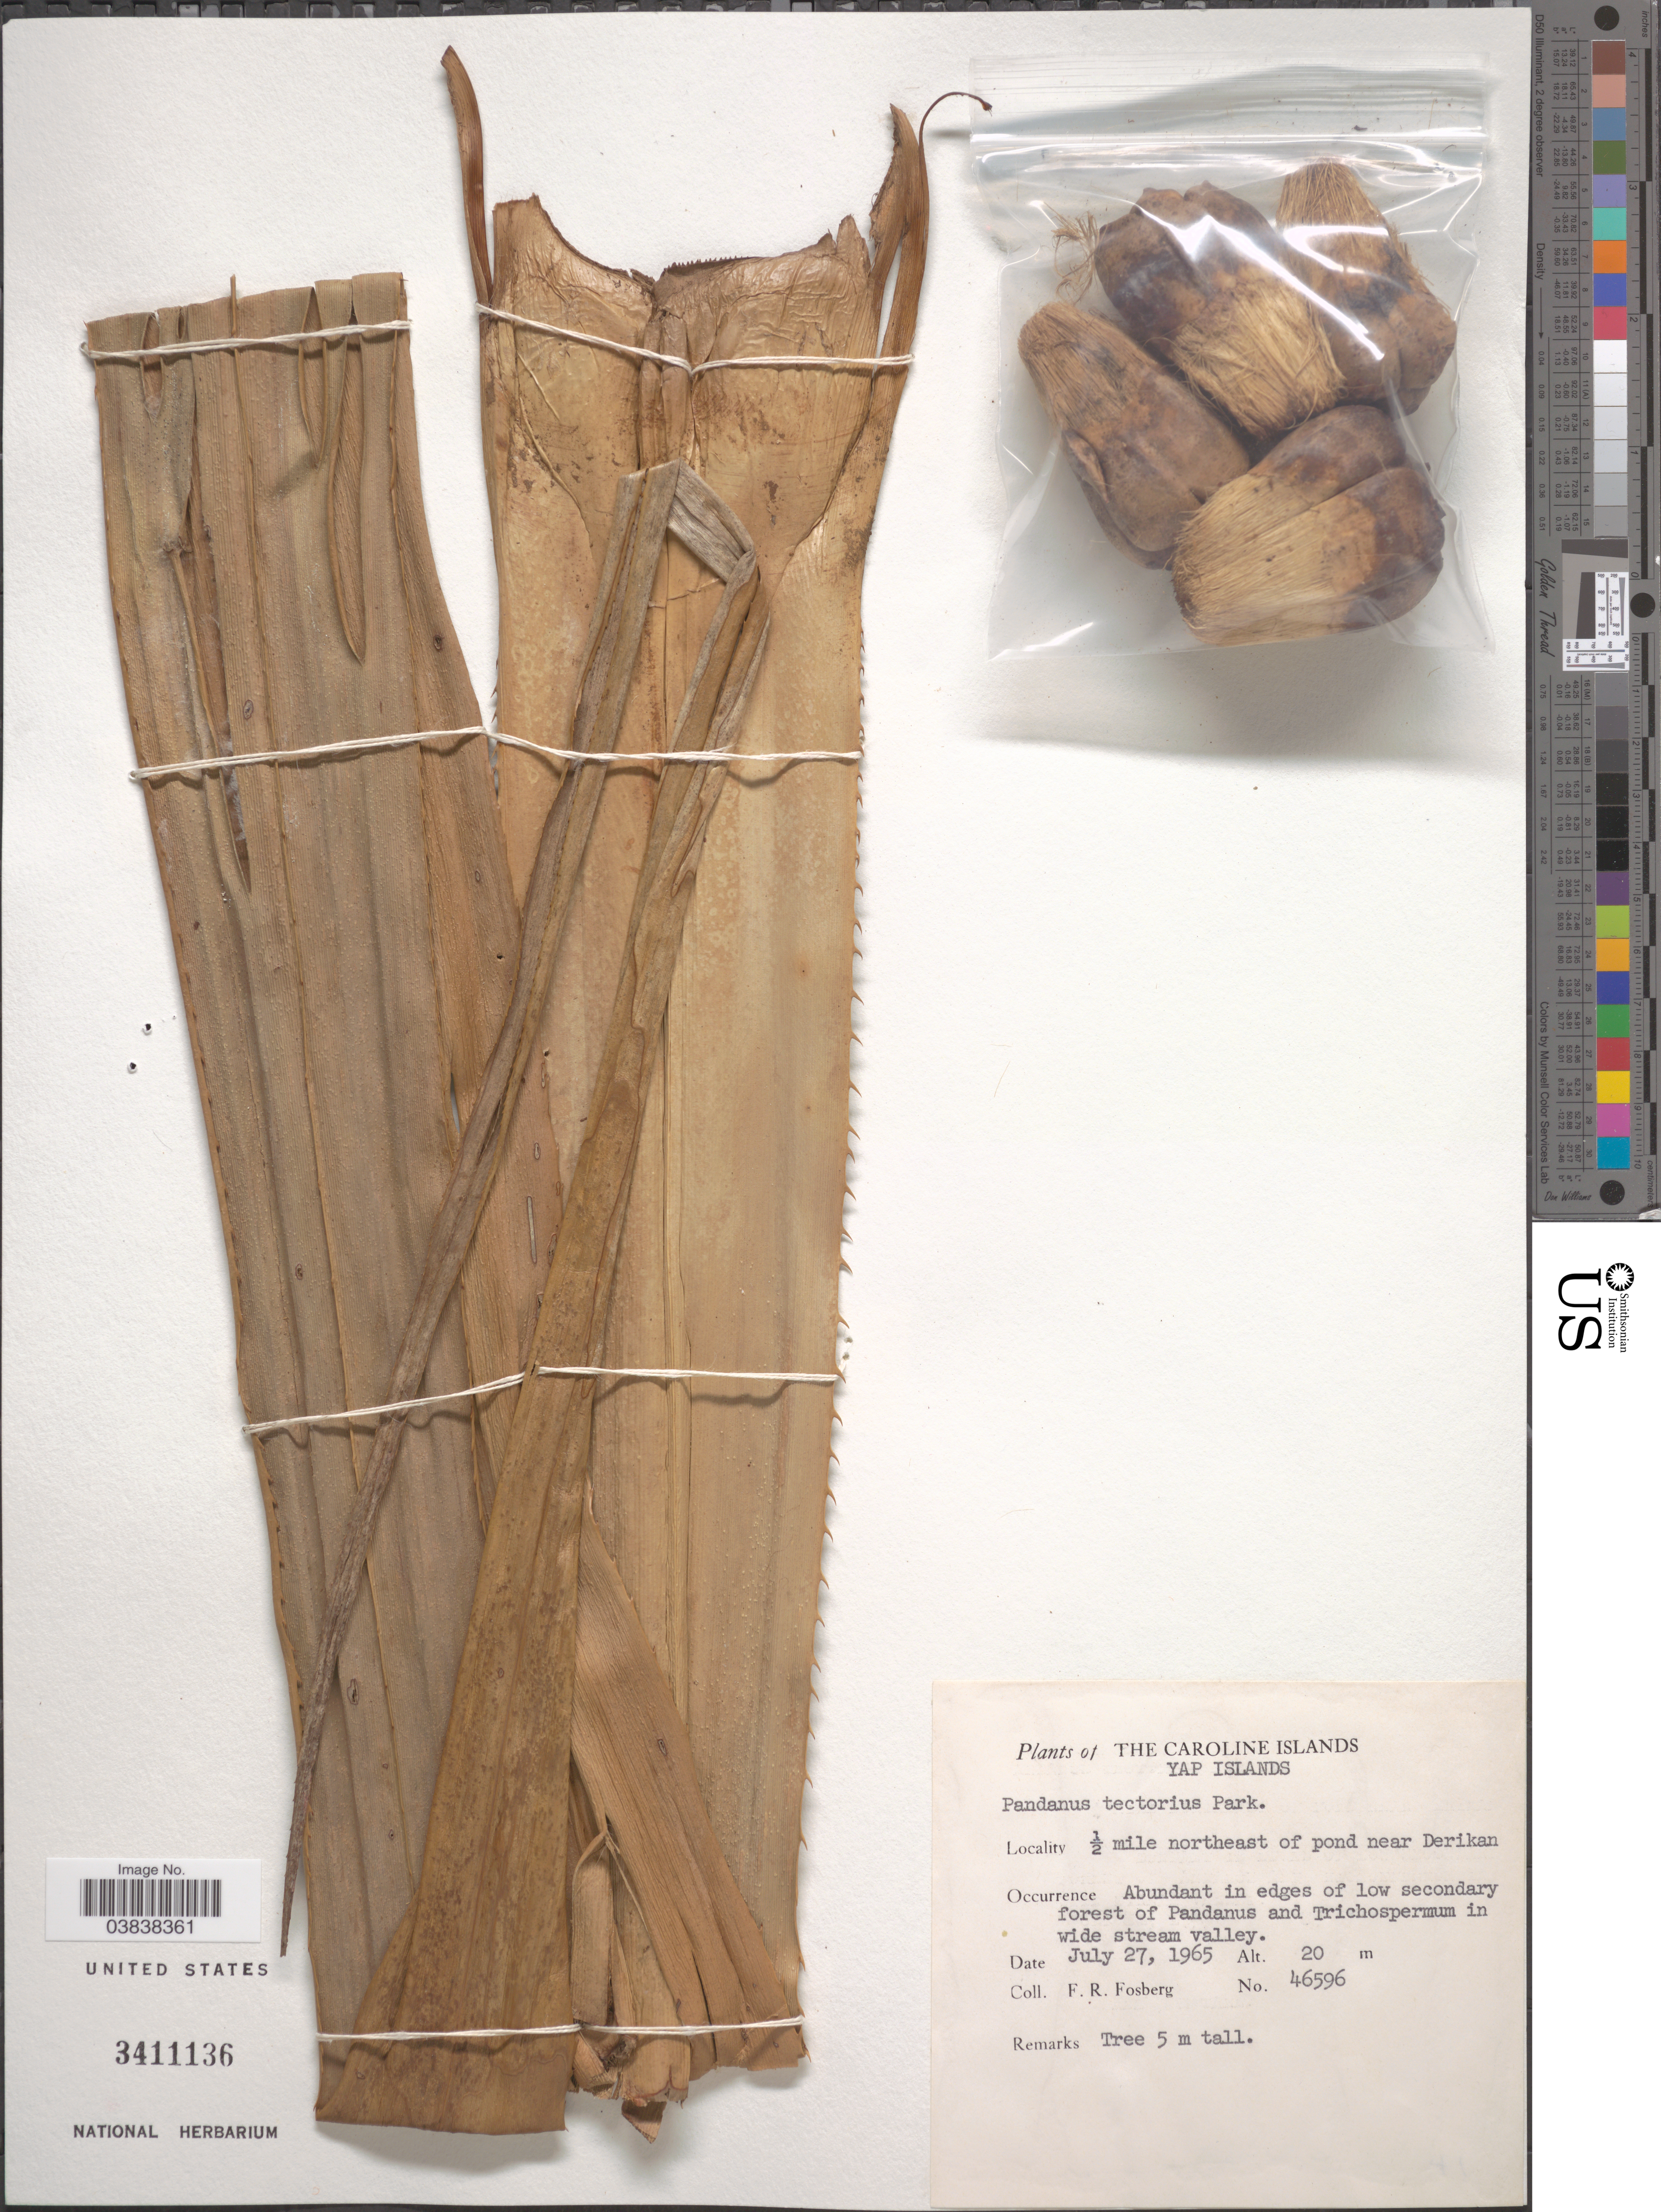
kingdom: Plantae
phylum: Tracheophyta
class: Liliopsida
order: Pandanales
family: Pandanaceae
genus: Pandanus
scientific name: Pandanus tectorius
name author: Parkinson ex DuRoi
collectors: F. R. Fosberg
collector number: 46596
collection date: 1965-07-27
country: Micronesia, Federated States of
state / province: Yap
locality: Caroline Islands. Yap Islands. ½ mile northeast of pond near Derikan.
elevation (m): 20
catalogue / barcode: US 3411136